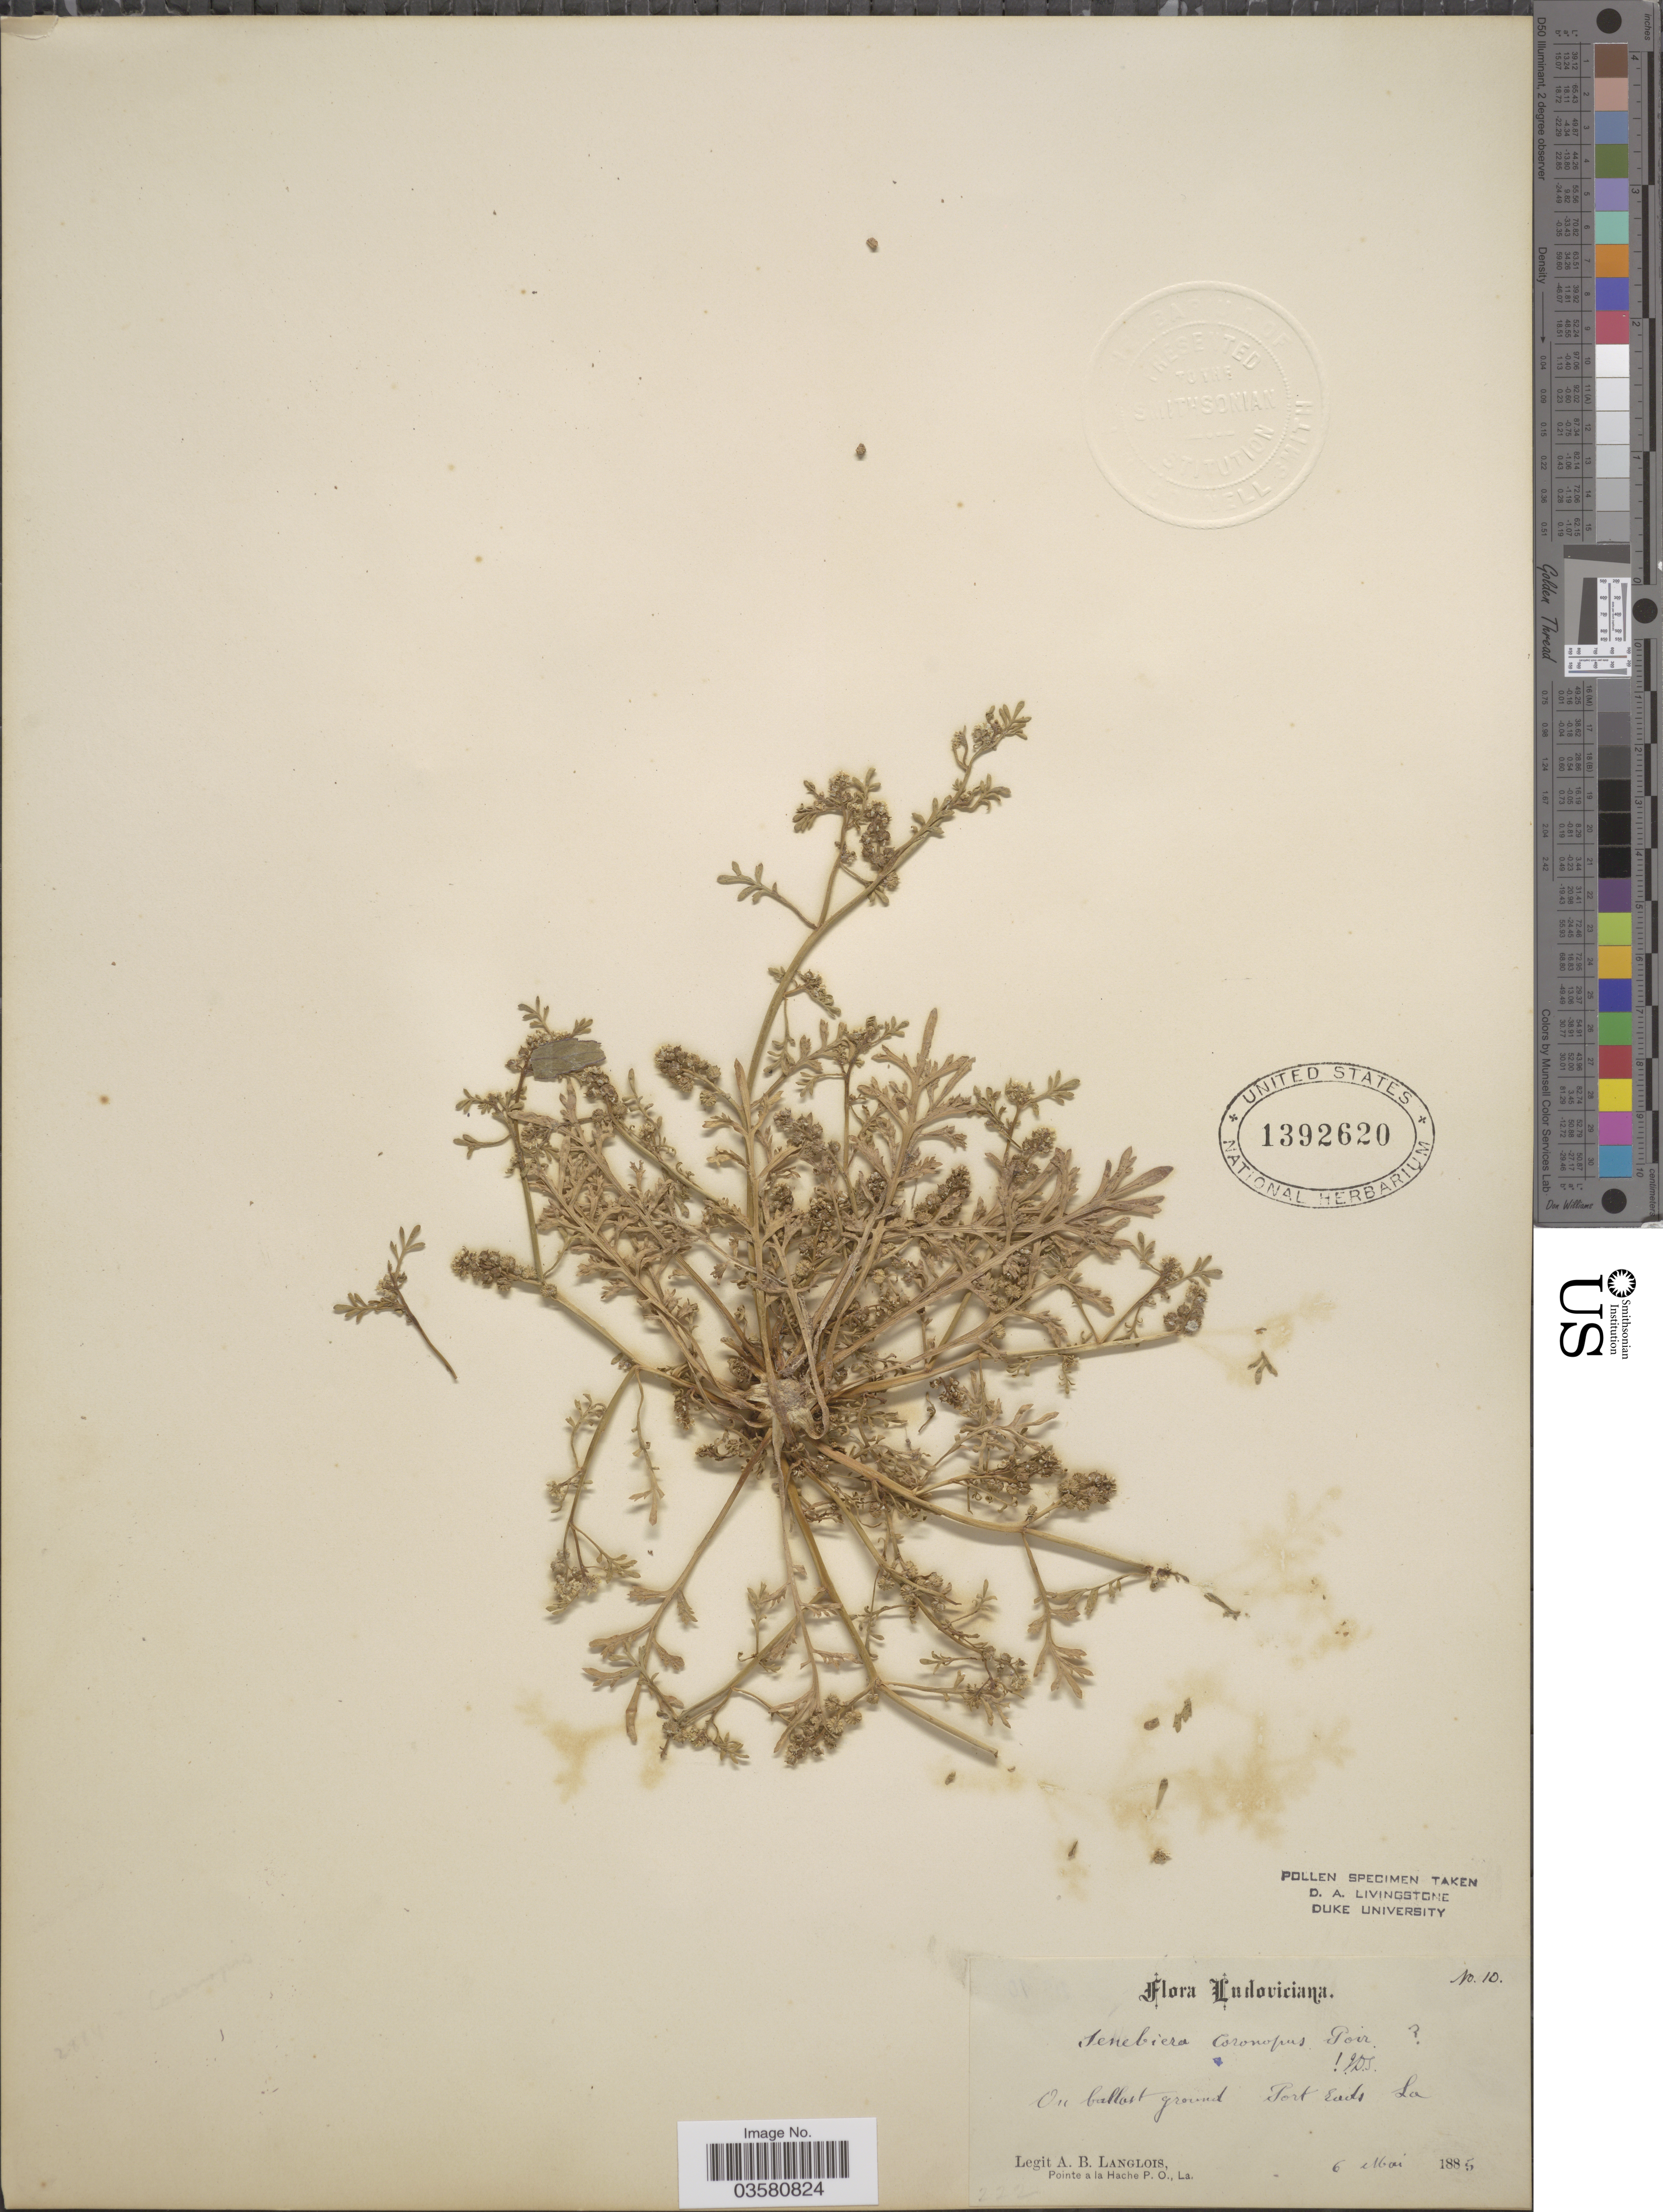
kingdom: Plantae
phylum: Tracheophyta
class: Magnoliopsida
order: Brassicales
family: Brassicaceae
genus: Lepidium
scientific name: Lepidium coronopus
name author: (L.) Al-Shehbaz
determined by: Strong, M. T., (US), Smithsonian Institution - National Museum of Natural History (UNITED STATES)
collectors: A. Langlois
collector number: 10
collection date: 1885-05-06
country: United States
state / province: Louisiana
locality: Ludoviciana. Port Eads.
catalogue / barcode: US 1392620